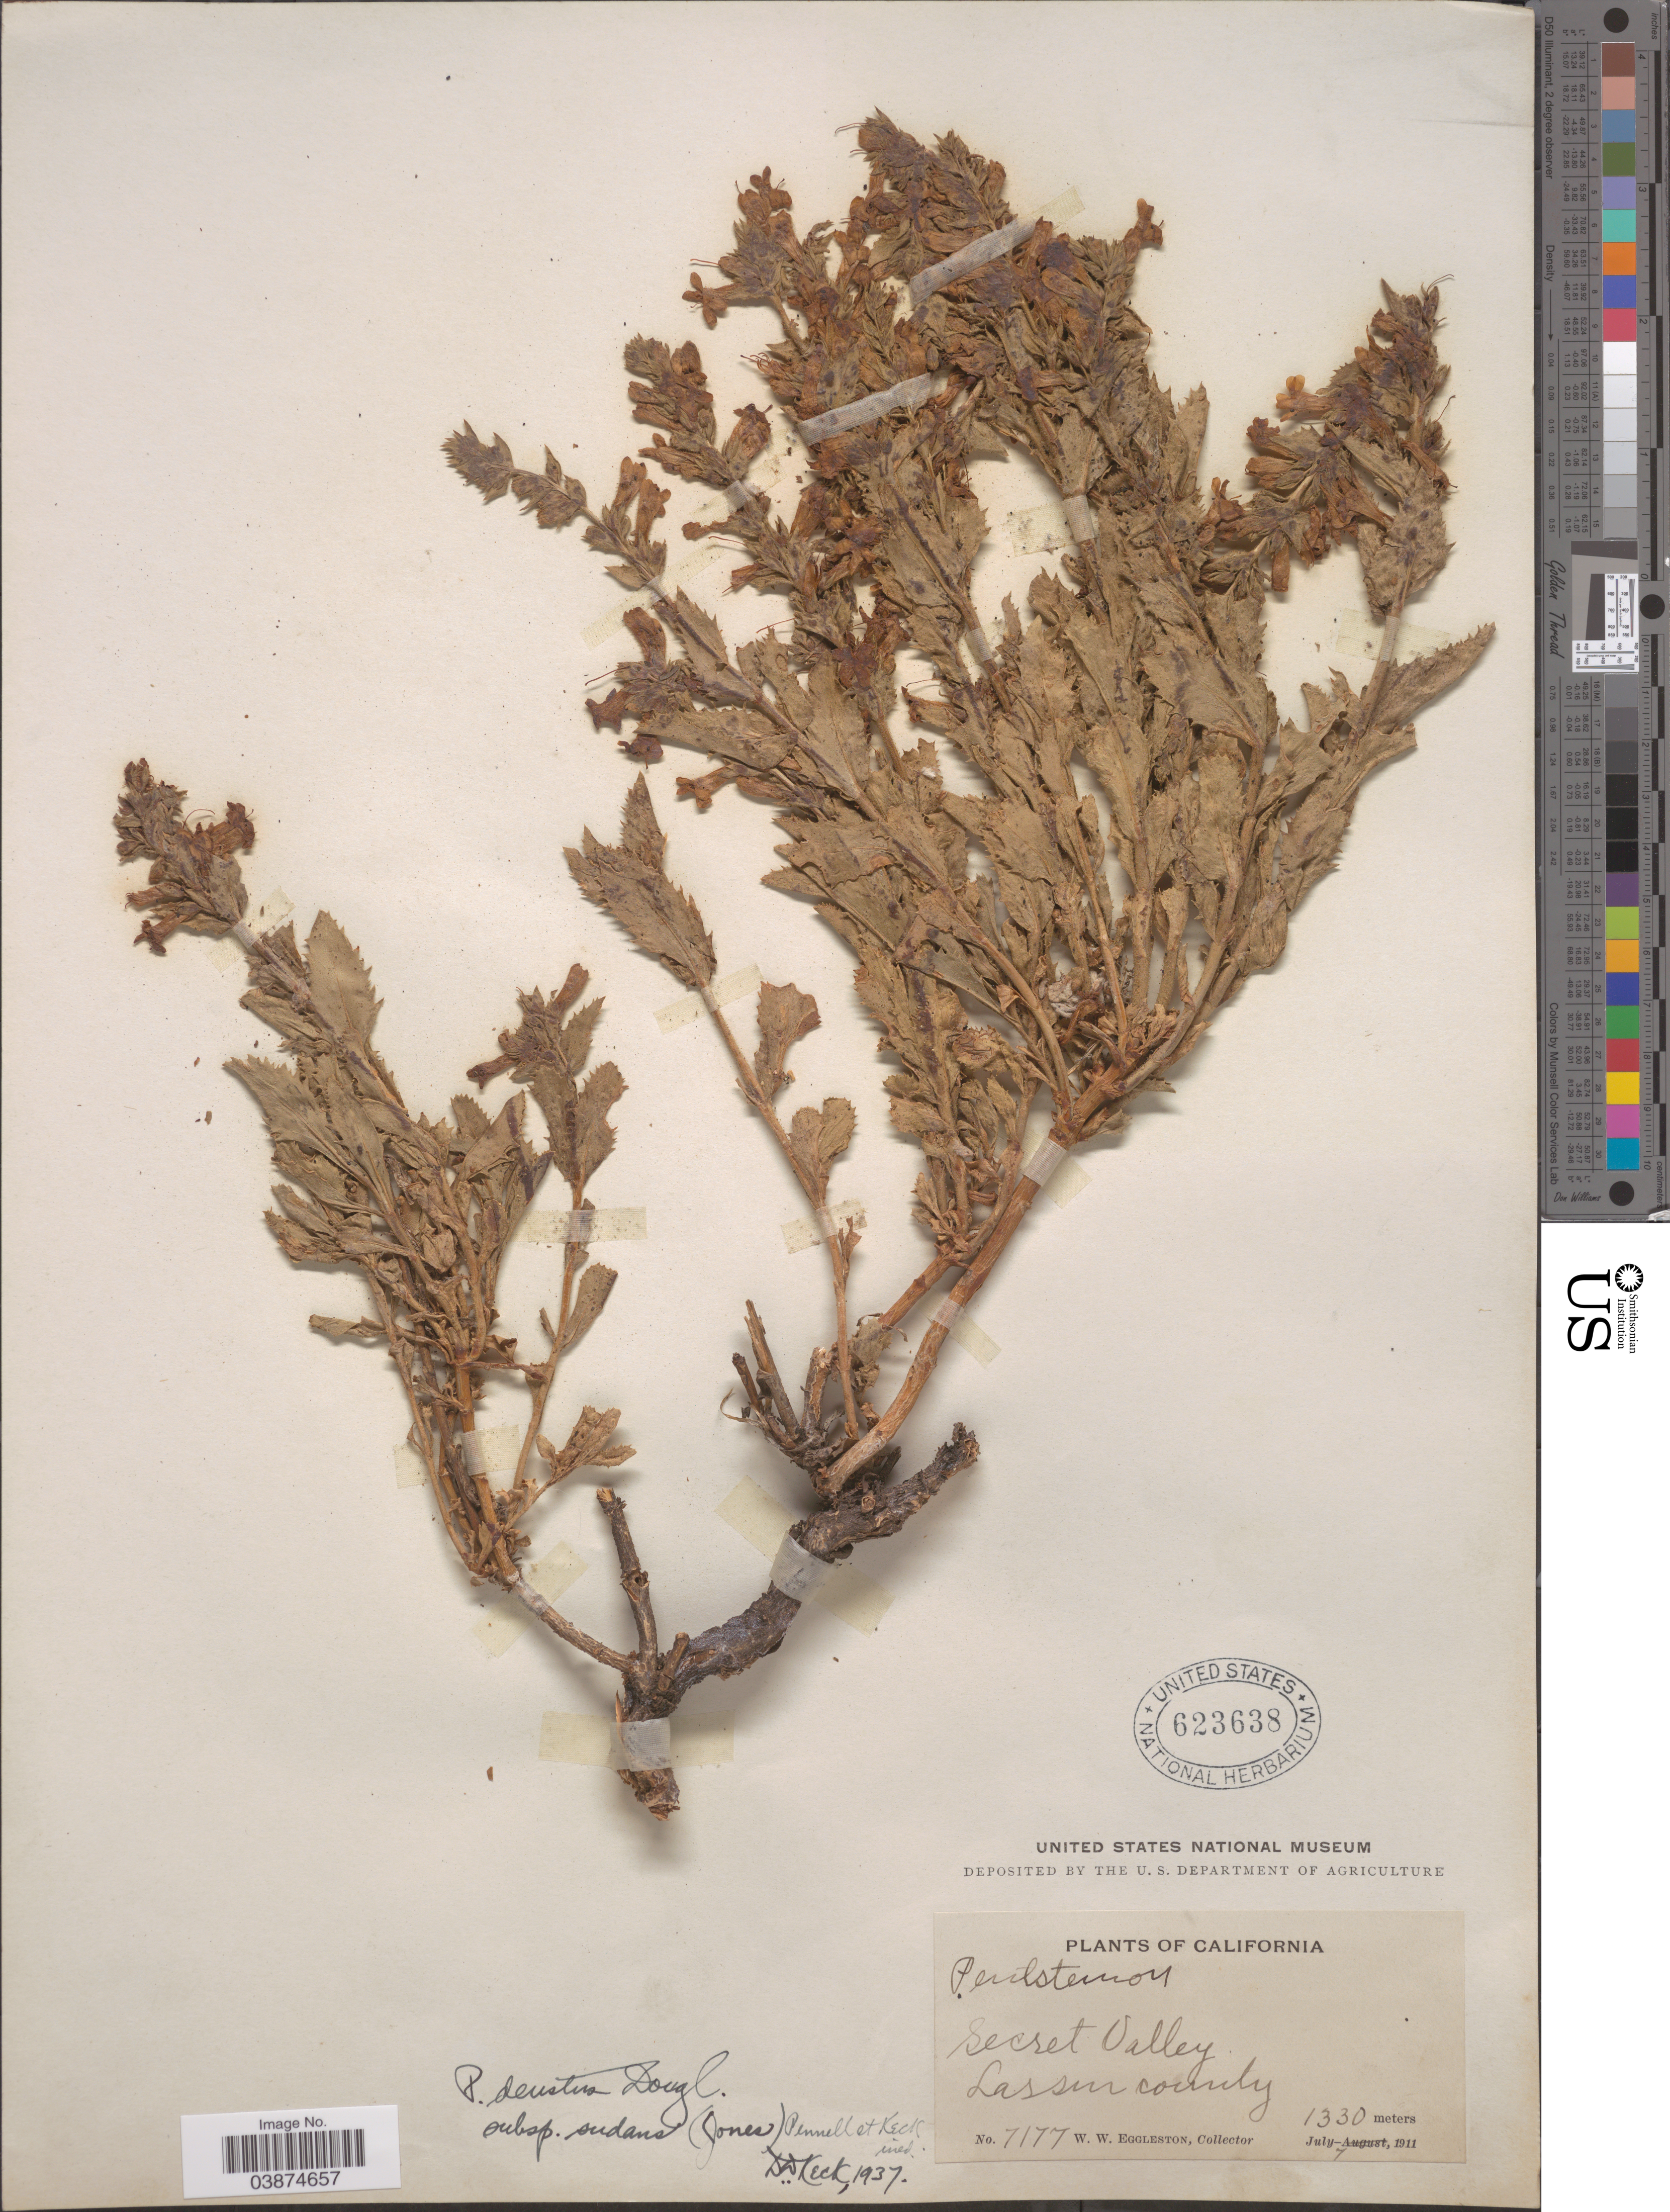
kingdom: Plantae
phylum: Tracheophyta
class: Magnoliopsida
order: Lamiales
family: Plantaginaceae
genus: Penstemon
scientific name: Penstemon deustus subsp. sudans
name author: (M.E. Jones) Pennell & D.D. Keck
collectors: W. W. Eggleston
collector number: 7177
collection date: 1911-07-07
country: United States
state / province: California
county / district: Lassen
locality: Secret Valley. Lassen county.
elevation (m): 1330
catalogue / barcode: US 623638